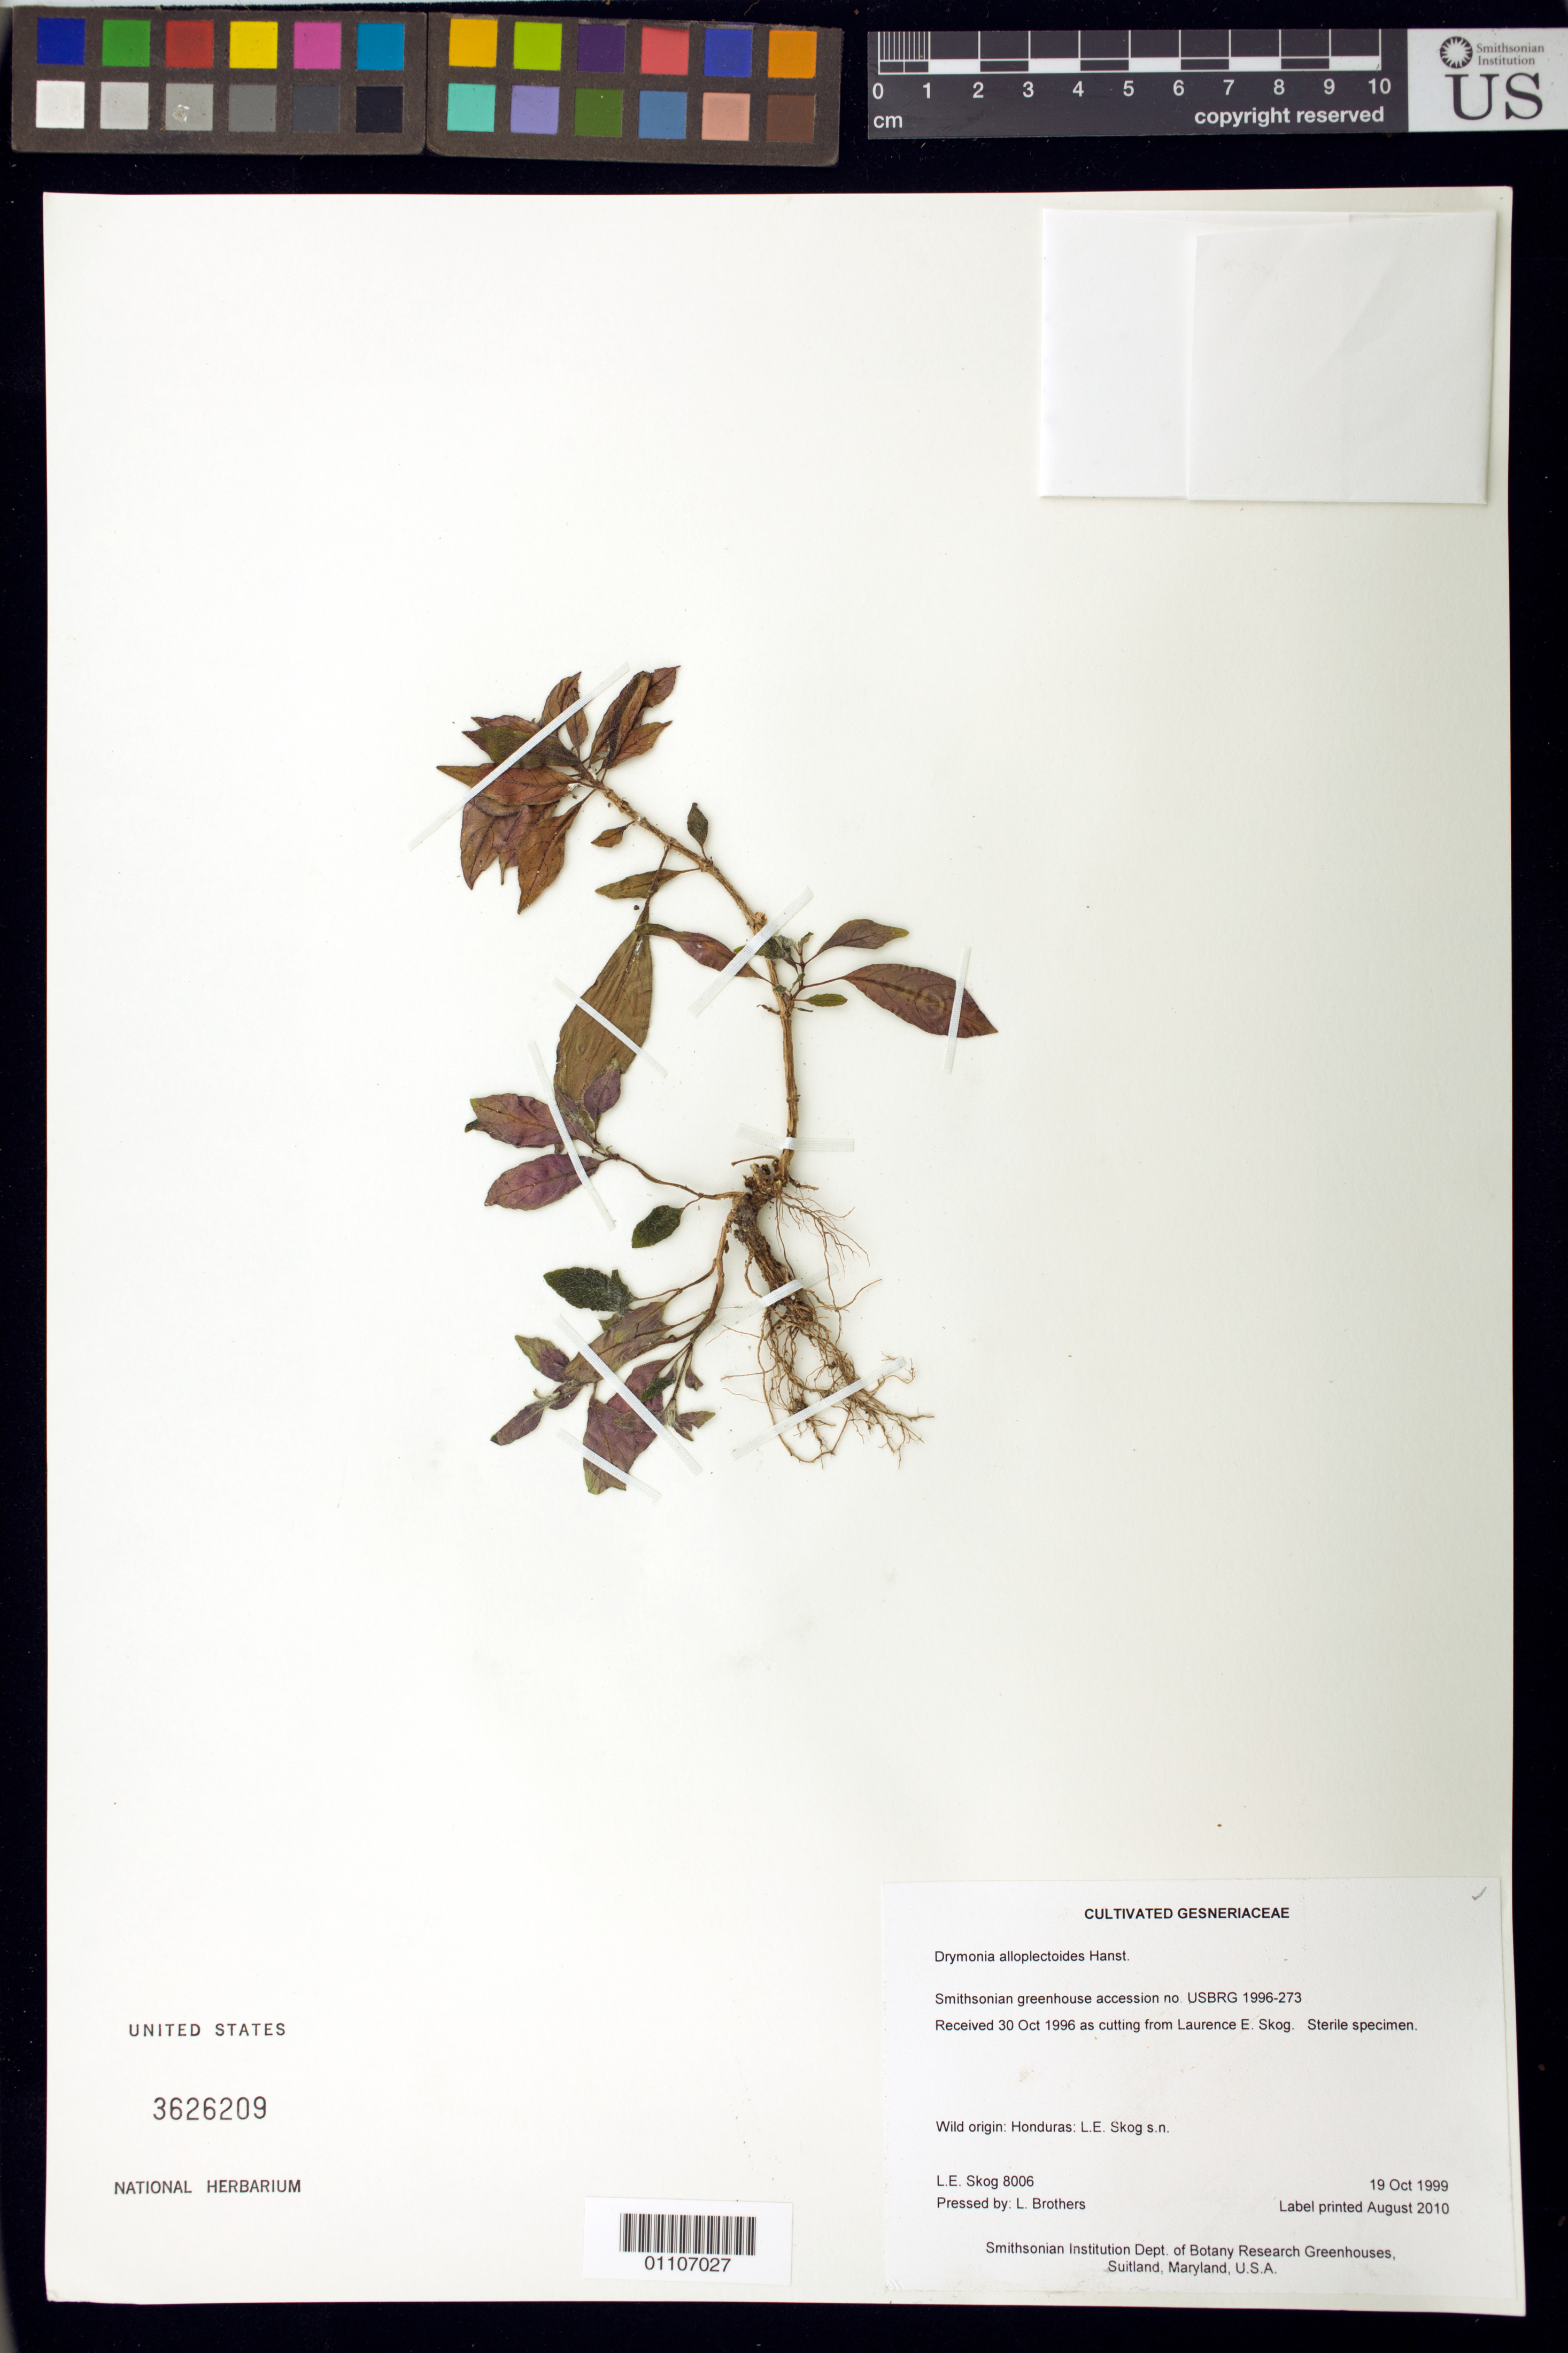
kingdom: Plantae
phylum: Tracheophyta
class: Magnoliopsida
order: Lamiales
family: Gesneriaceae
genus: Drymonia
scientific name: Drymonia alloplectoides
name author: Hanst.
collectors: L. E. Skog & L. Brothers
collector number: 8006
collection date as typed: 19 Oct 1999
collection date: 1999-10-19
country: Honduras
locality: Smithsonian Institution Dept. of Botany Research Greenhouses, Suitland, Maryland, U.S.A.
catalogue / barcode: US 3626209